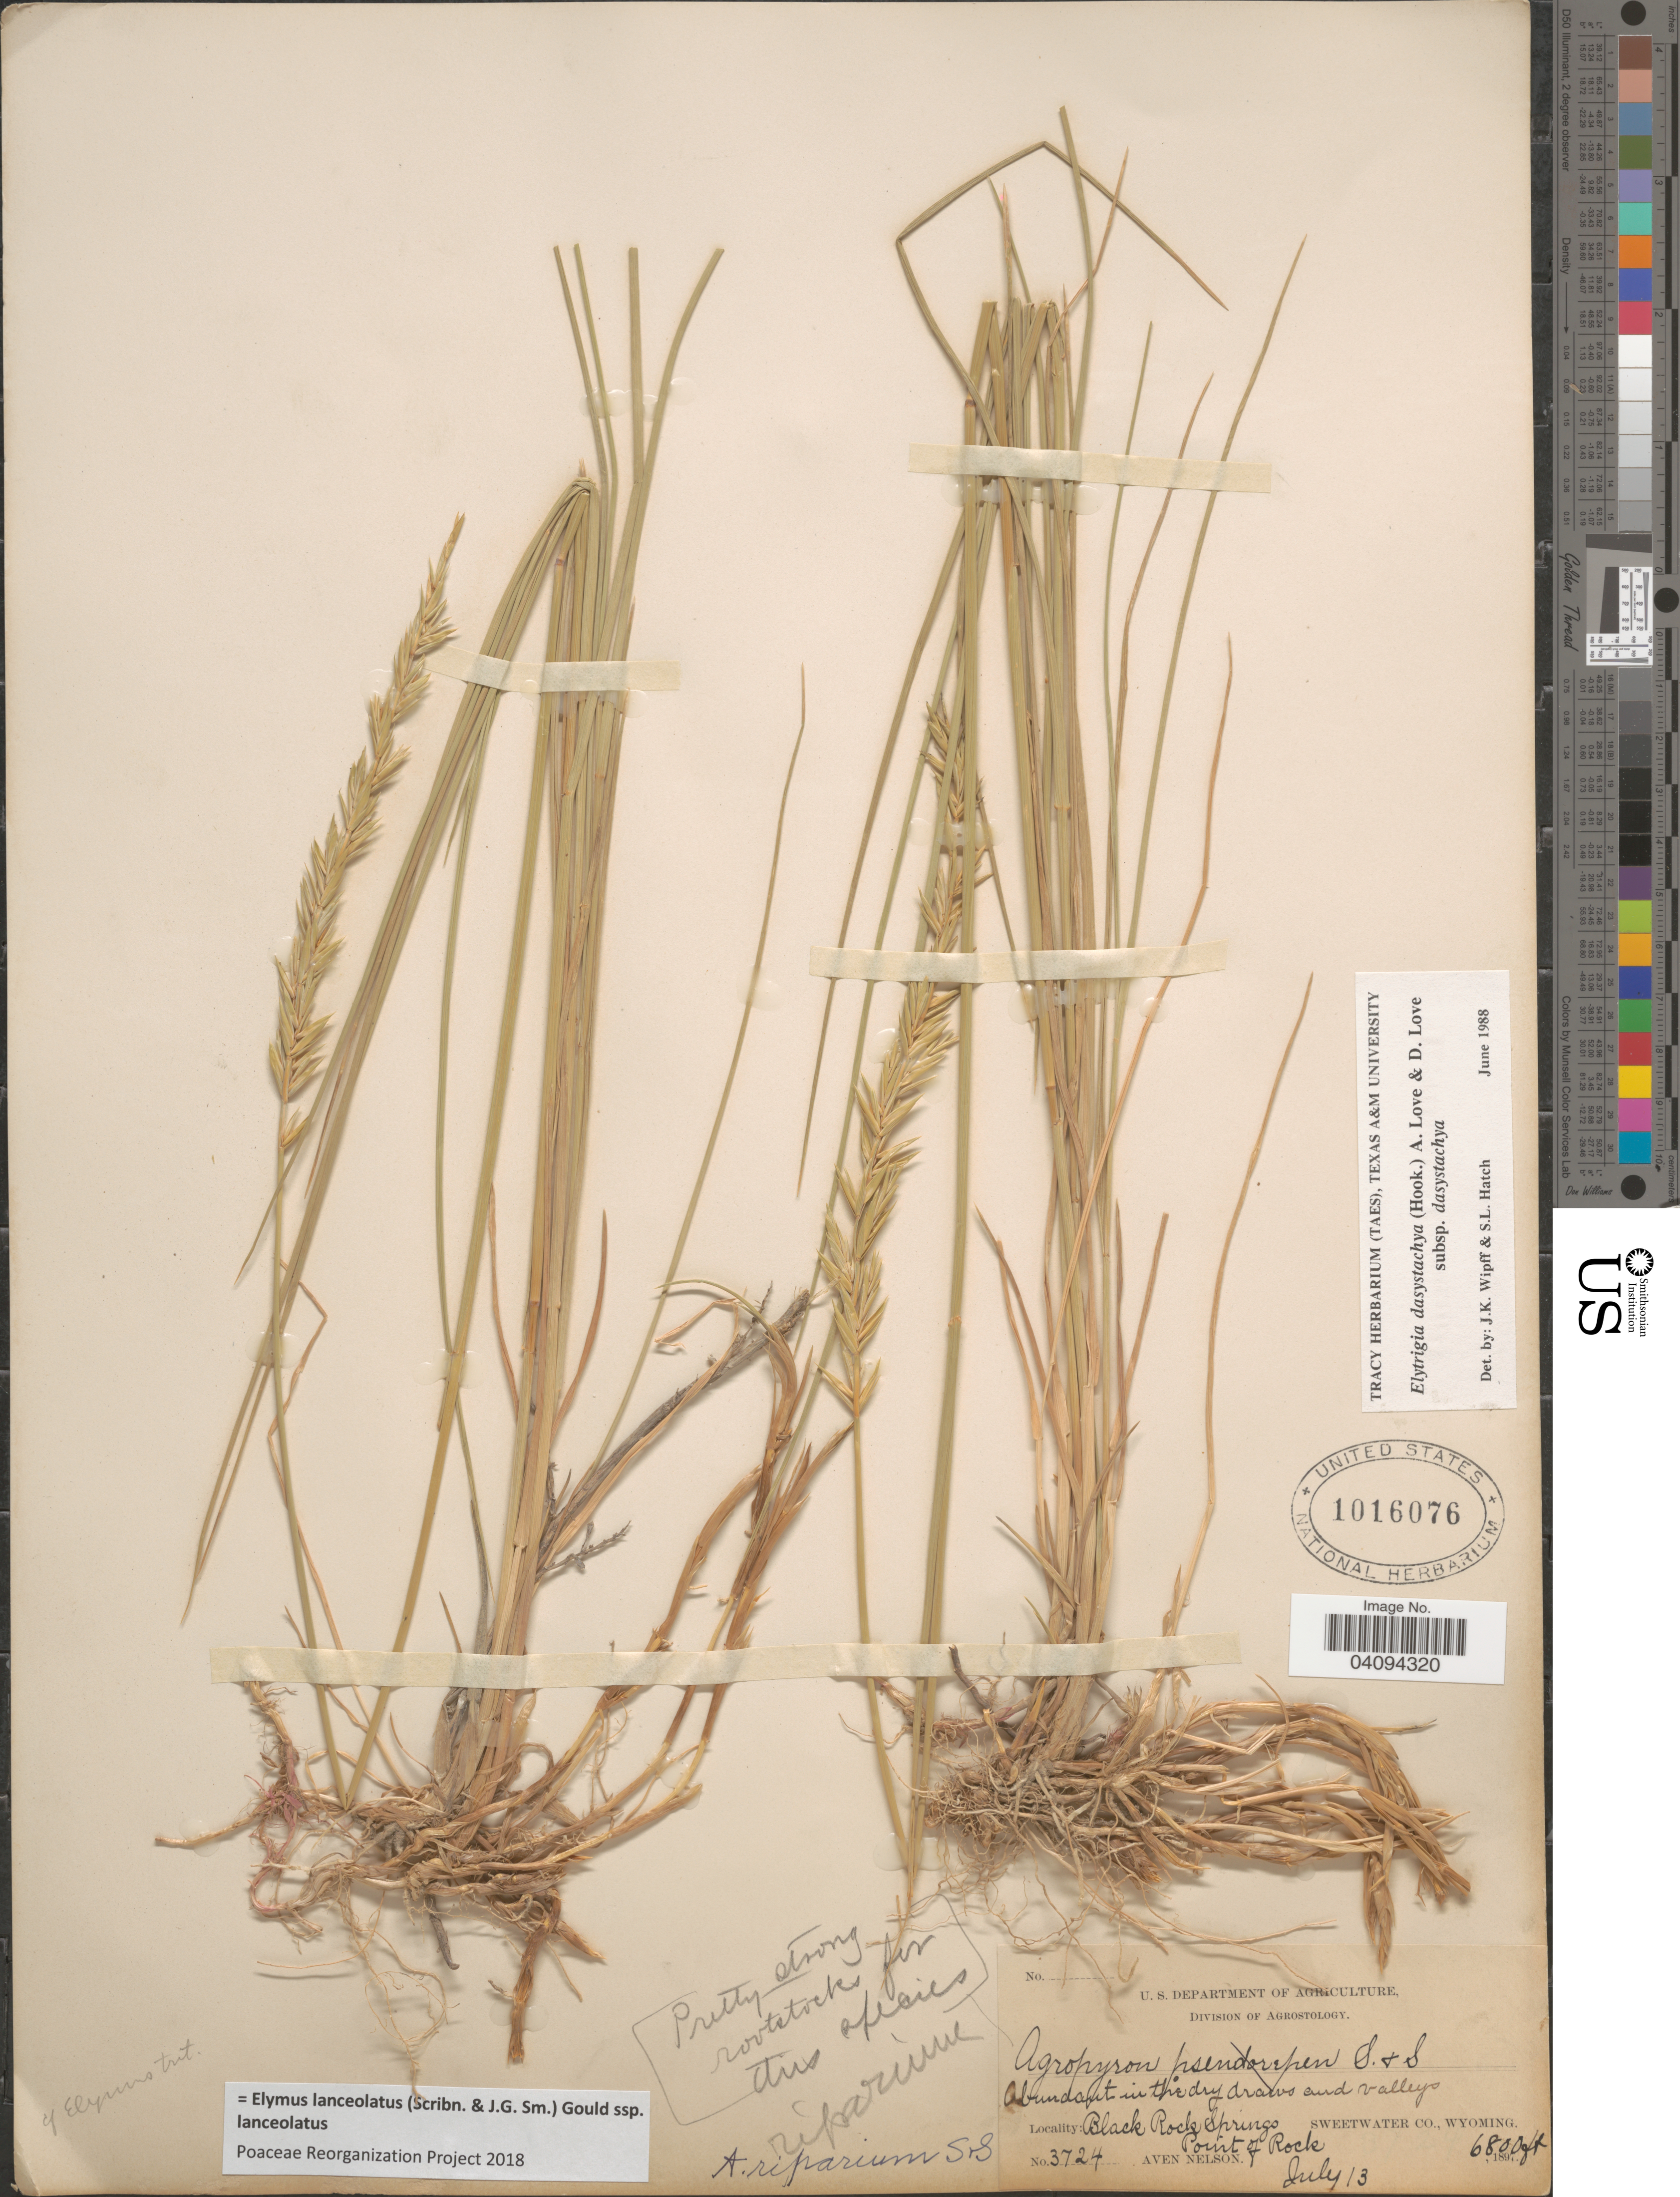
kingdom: Plantae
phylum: Tracheophyta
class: Liliopsida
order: Poales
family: Poaceae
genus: Elymus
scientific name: Elymus lanceolatus subsp. lanceolatus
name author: (Scribn. & J.G. Sm.) Gould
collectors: A. Nelson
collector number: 3724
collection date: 1897-07-13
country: United States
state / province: Wyoming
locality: Abundant in the dry draws and valleys. Black Rock Springs. Point of Rock. Sweetwater Co.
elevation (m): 2073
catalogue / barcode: US 1016076